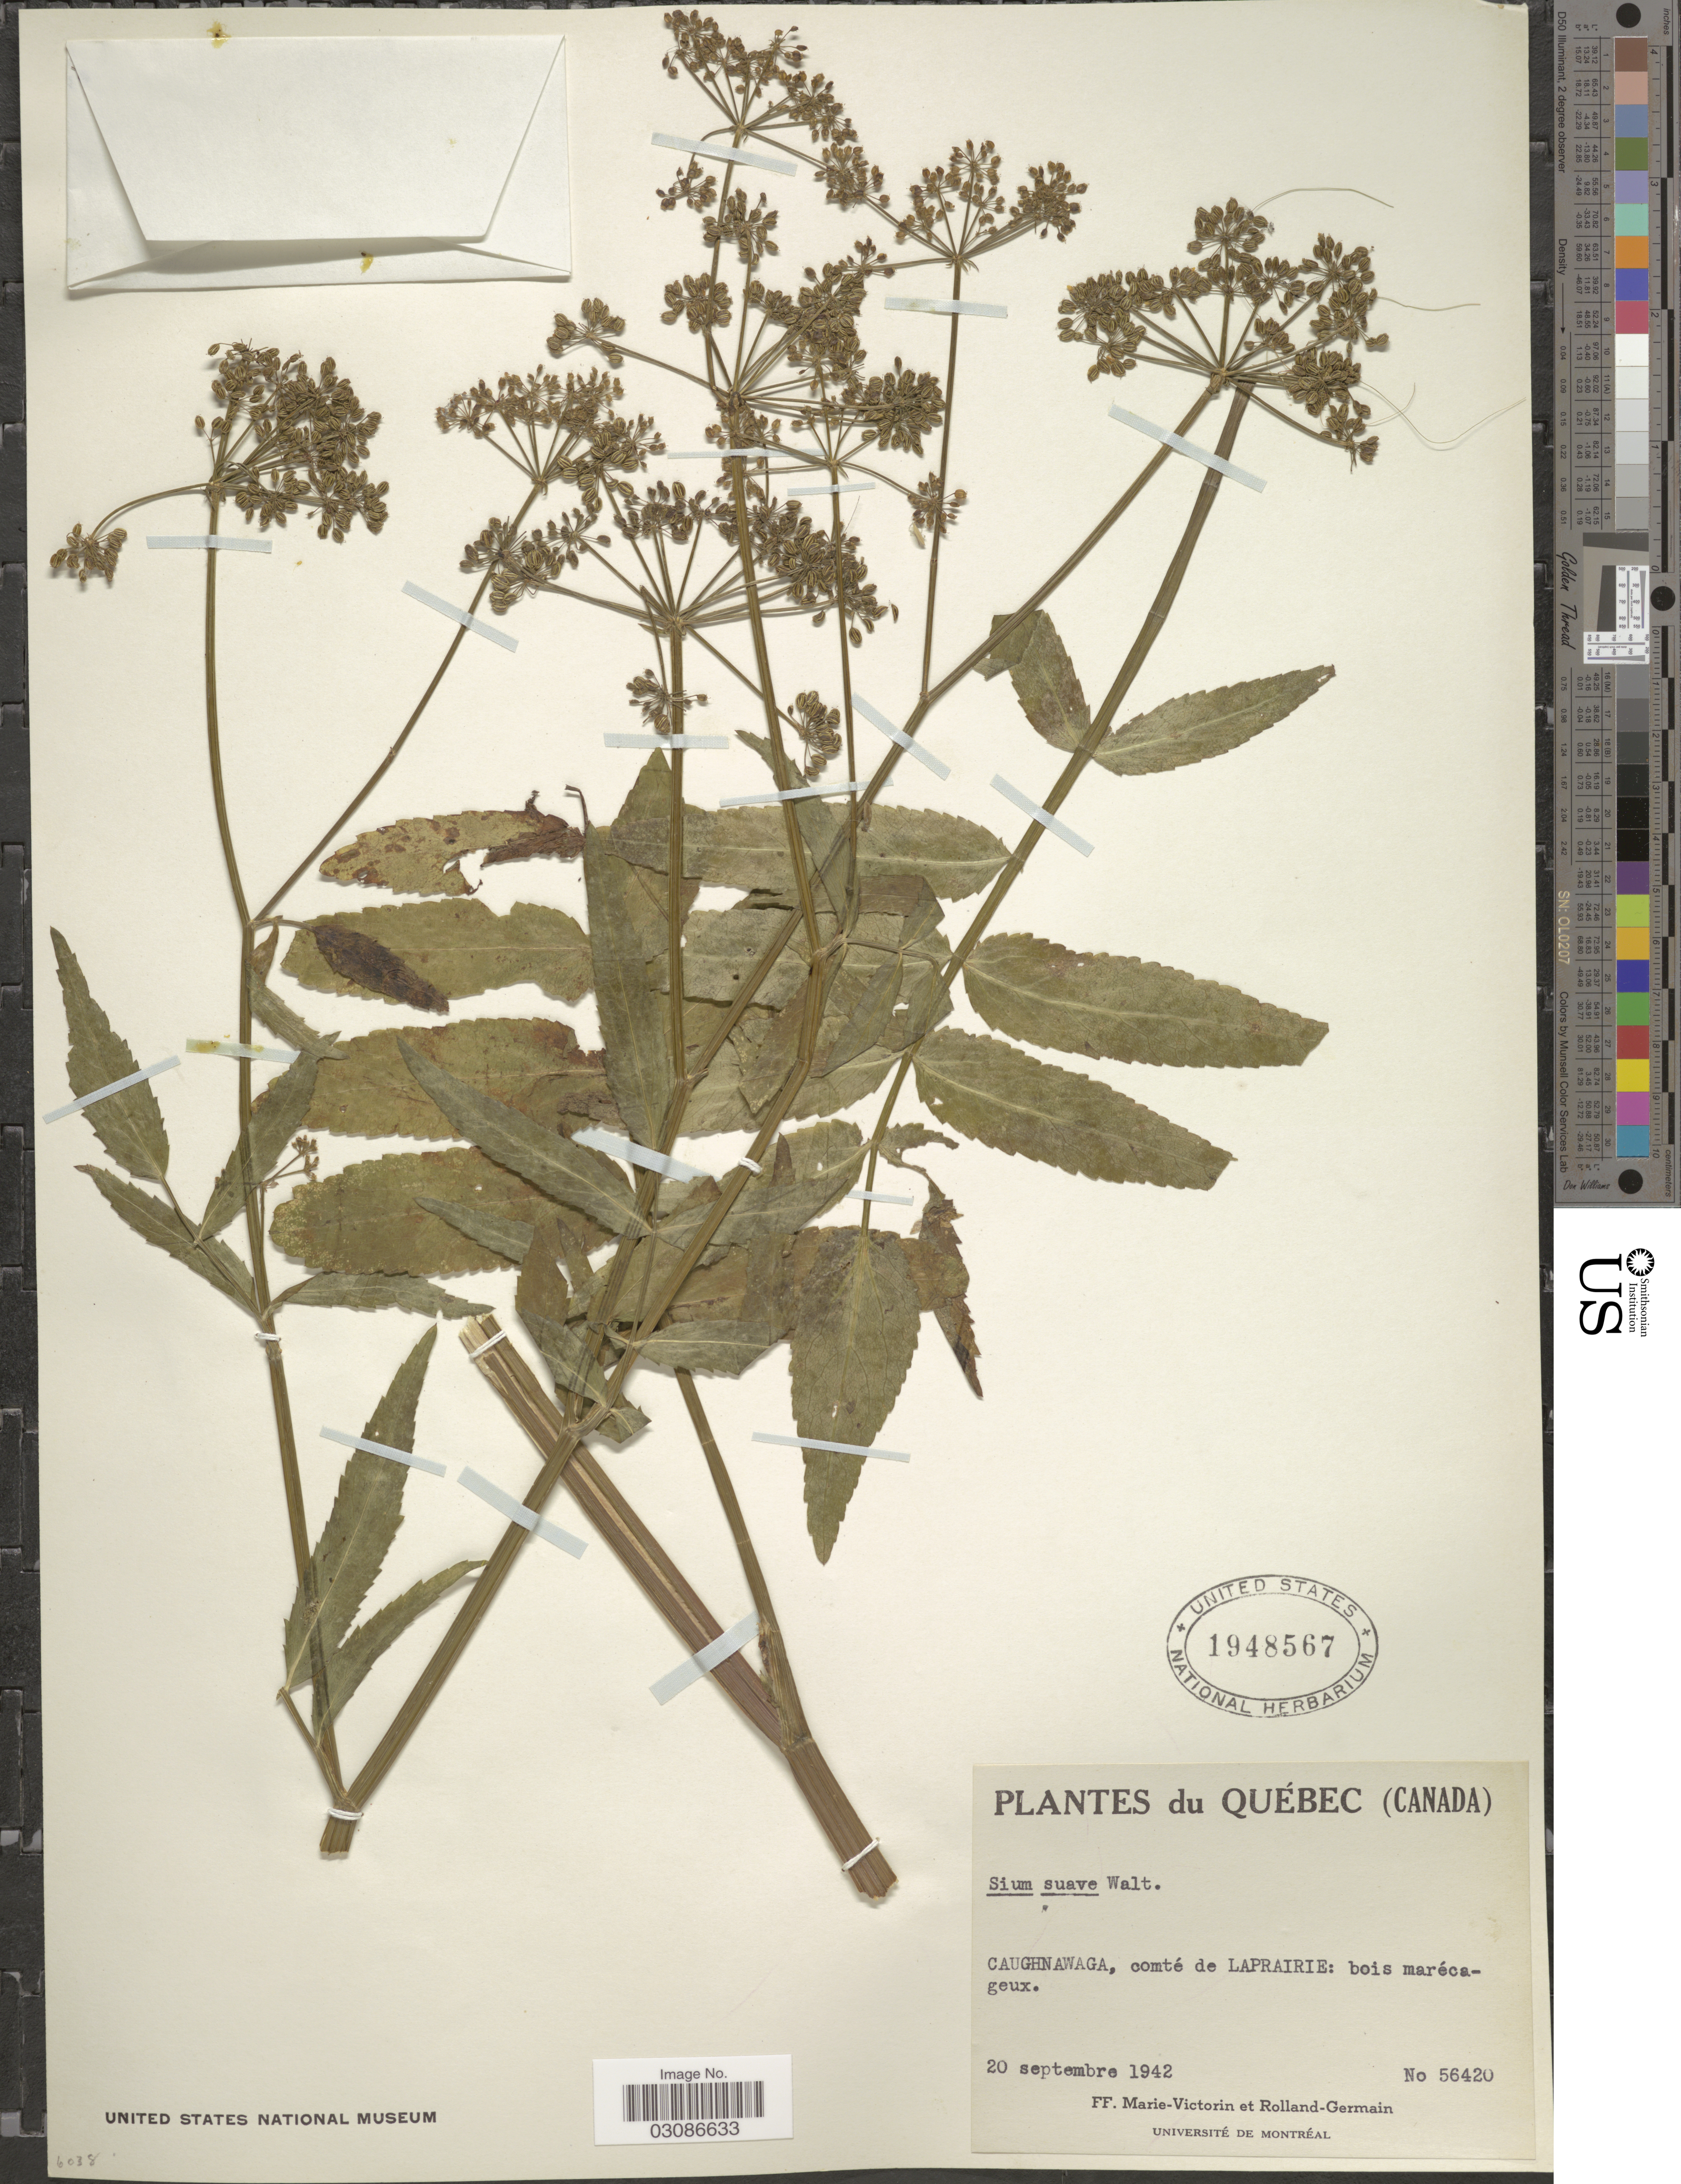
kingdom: Plantae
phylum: Tracheophyta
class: Magnoliopsida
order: Apiales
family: Apiaceae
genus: Sium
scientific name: Sium suave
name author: Walter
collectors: F. Marie-Victorin & Rolland-Germain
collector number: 56420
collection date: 1942-09-20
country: Canada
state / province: Quebec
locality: Caughnawaga, comté de Laprairie: bois marécageux.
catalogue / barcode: US 1948567